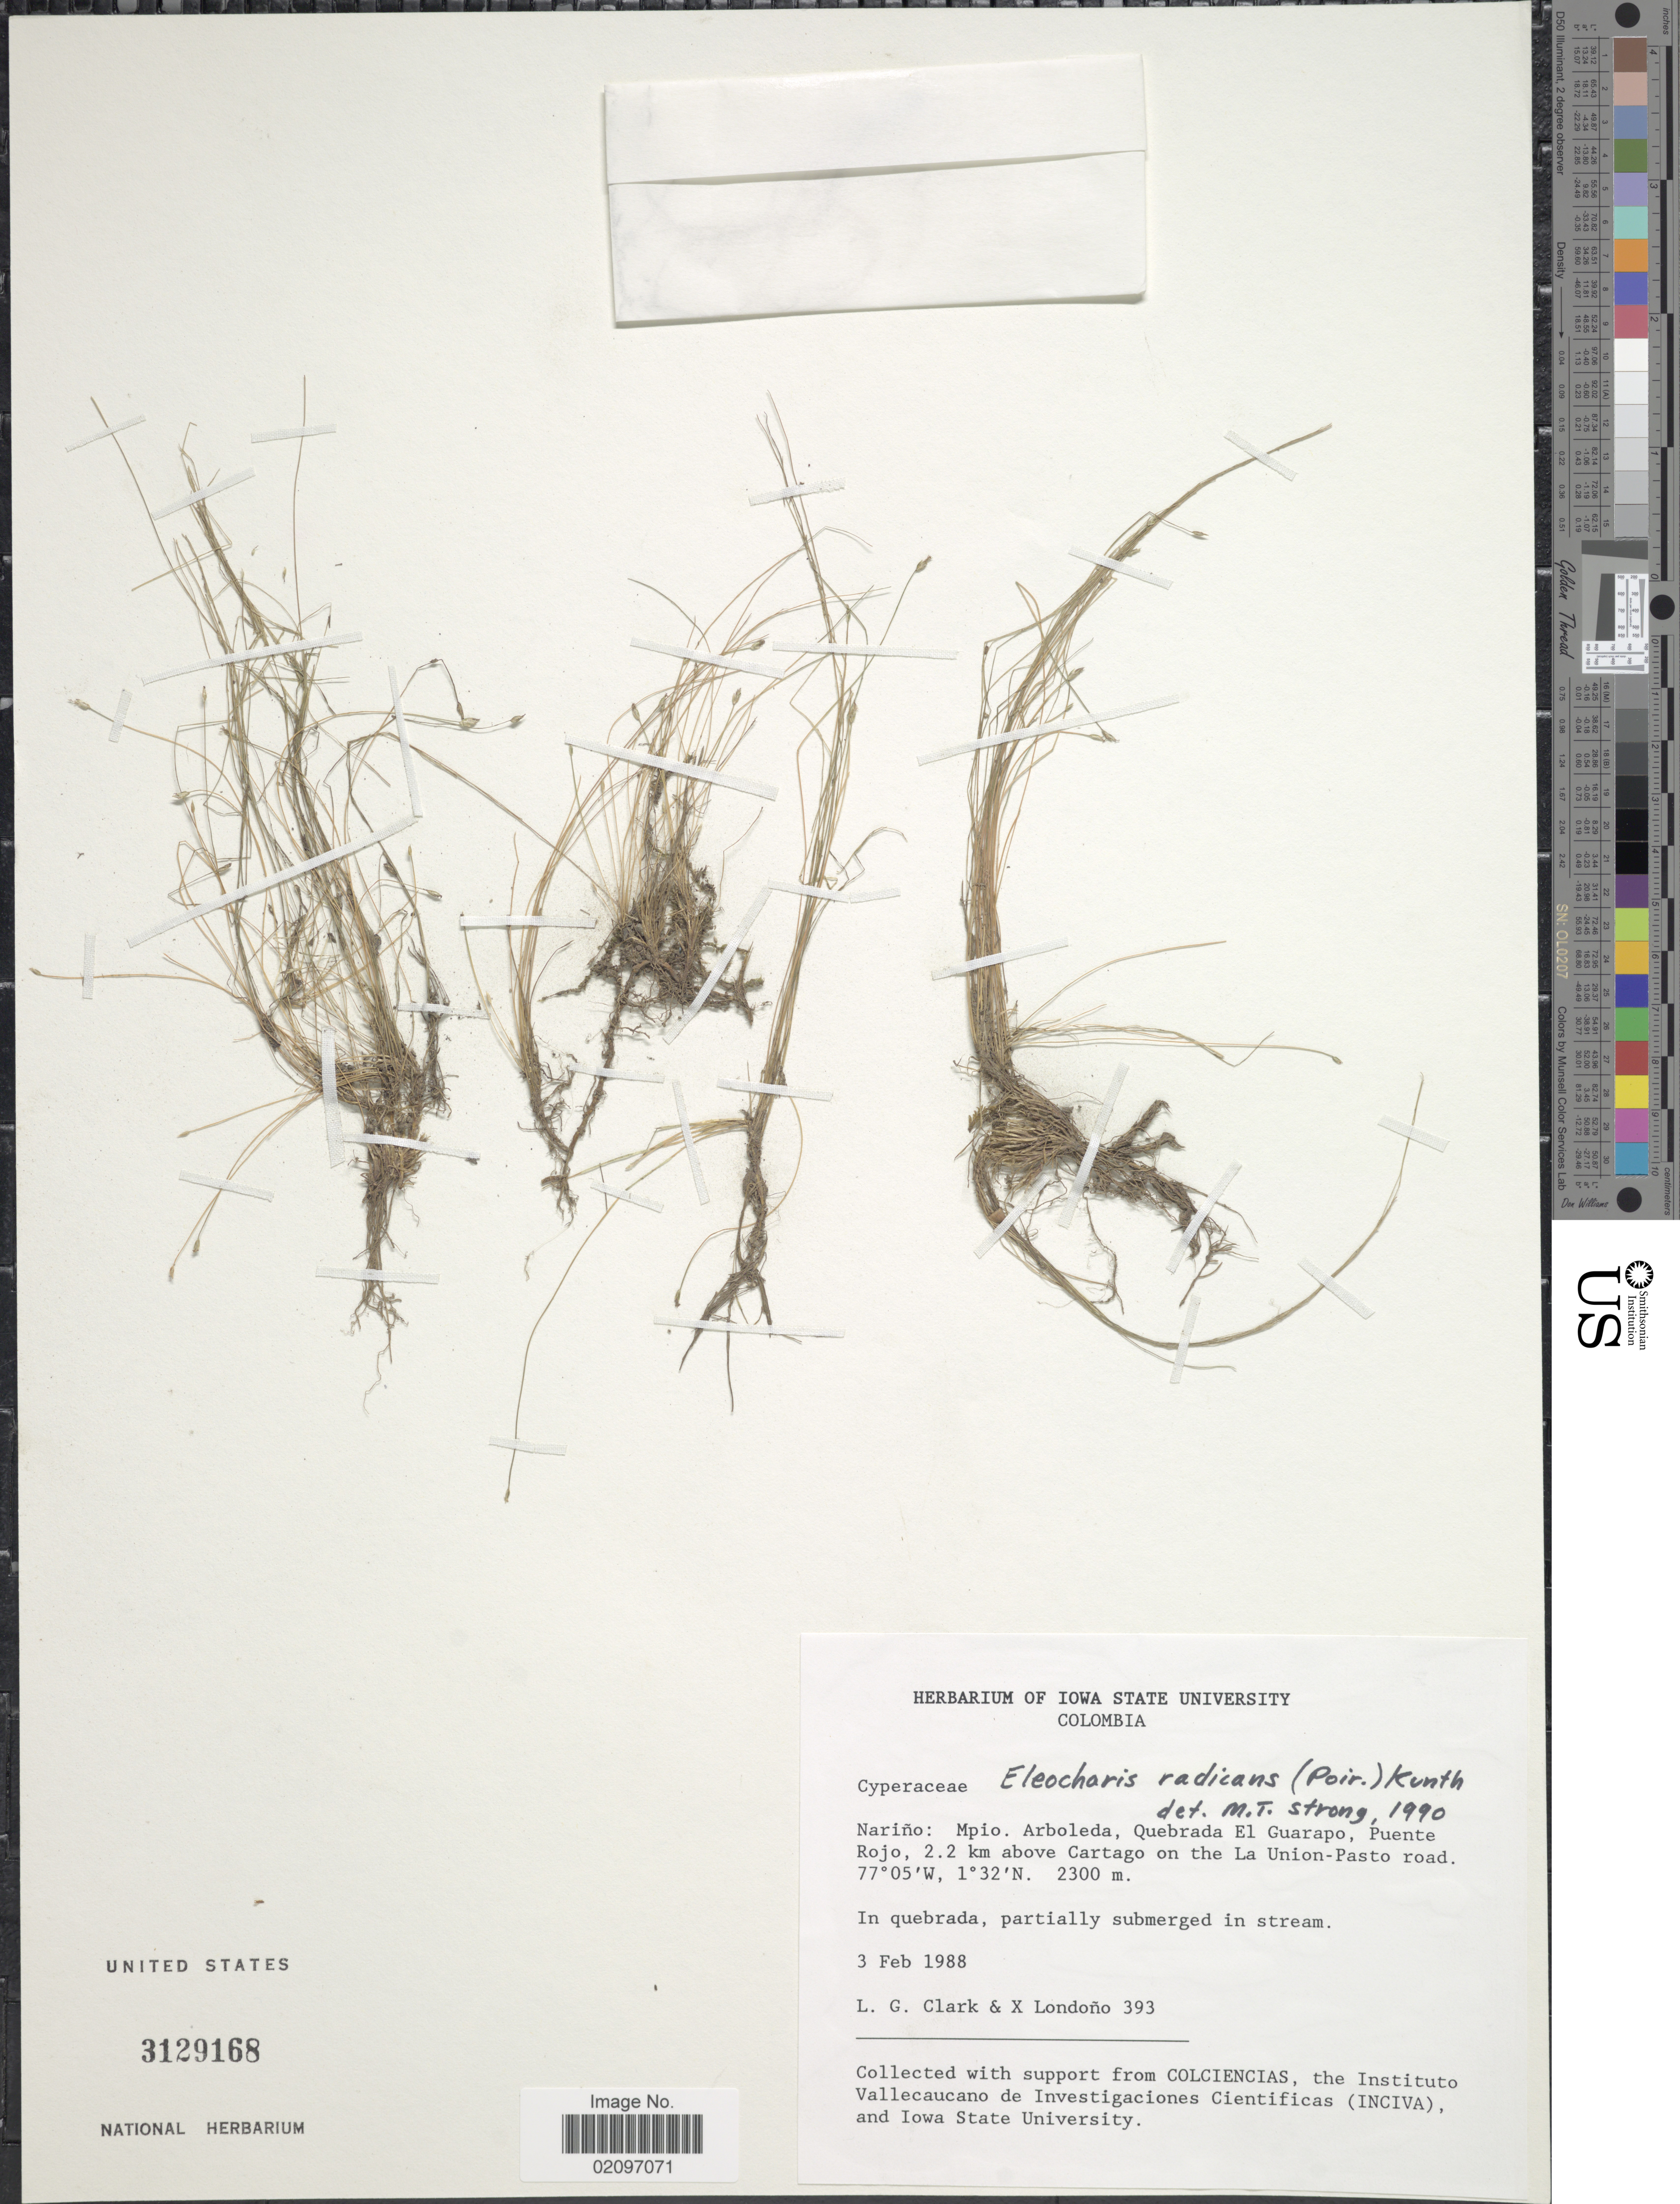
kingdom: Plantae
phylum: Tracheophyta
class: Liliopsida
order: Poales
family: Cyperaceae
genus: Eleocharis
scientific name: Eleocharis radicans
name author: (A. Dietrich) Kunth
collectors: L. G. Clark & X. Londoño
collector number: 393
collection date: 1988-02-03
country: Colombia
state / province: Nariño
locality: Narino: Mpio. Arboleda, Quebrada El Guarapo, Puente Rojo, 2.2 km above Cartago on the La Union-Pasto road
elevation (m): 2300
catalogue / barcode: US 3129168